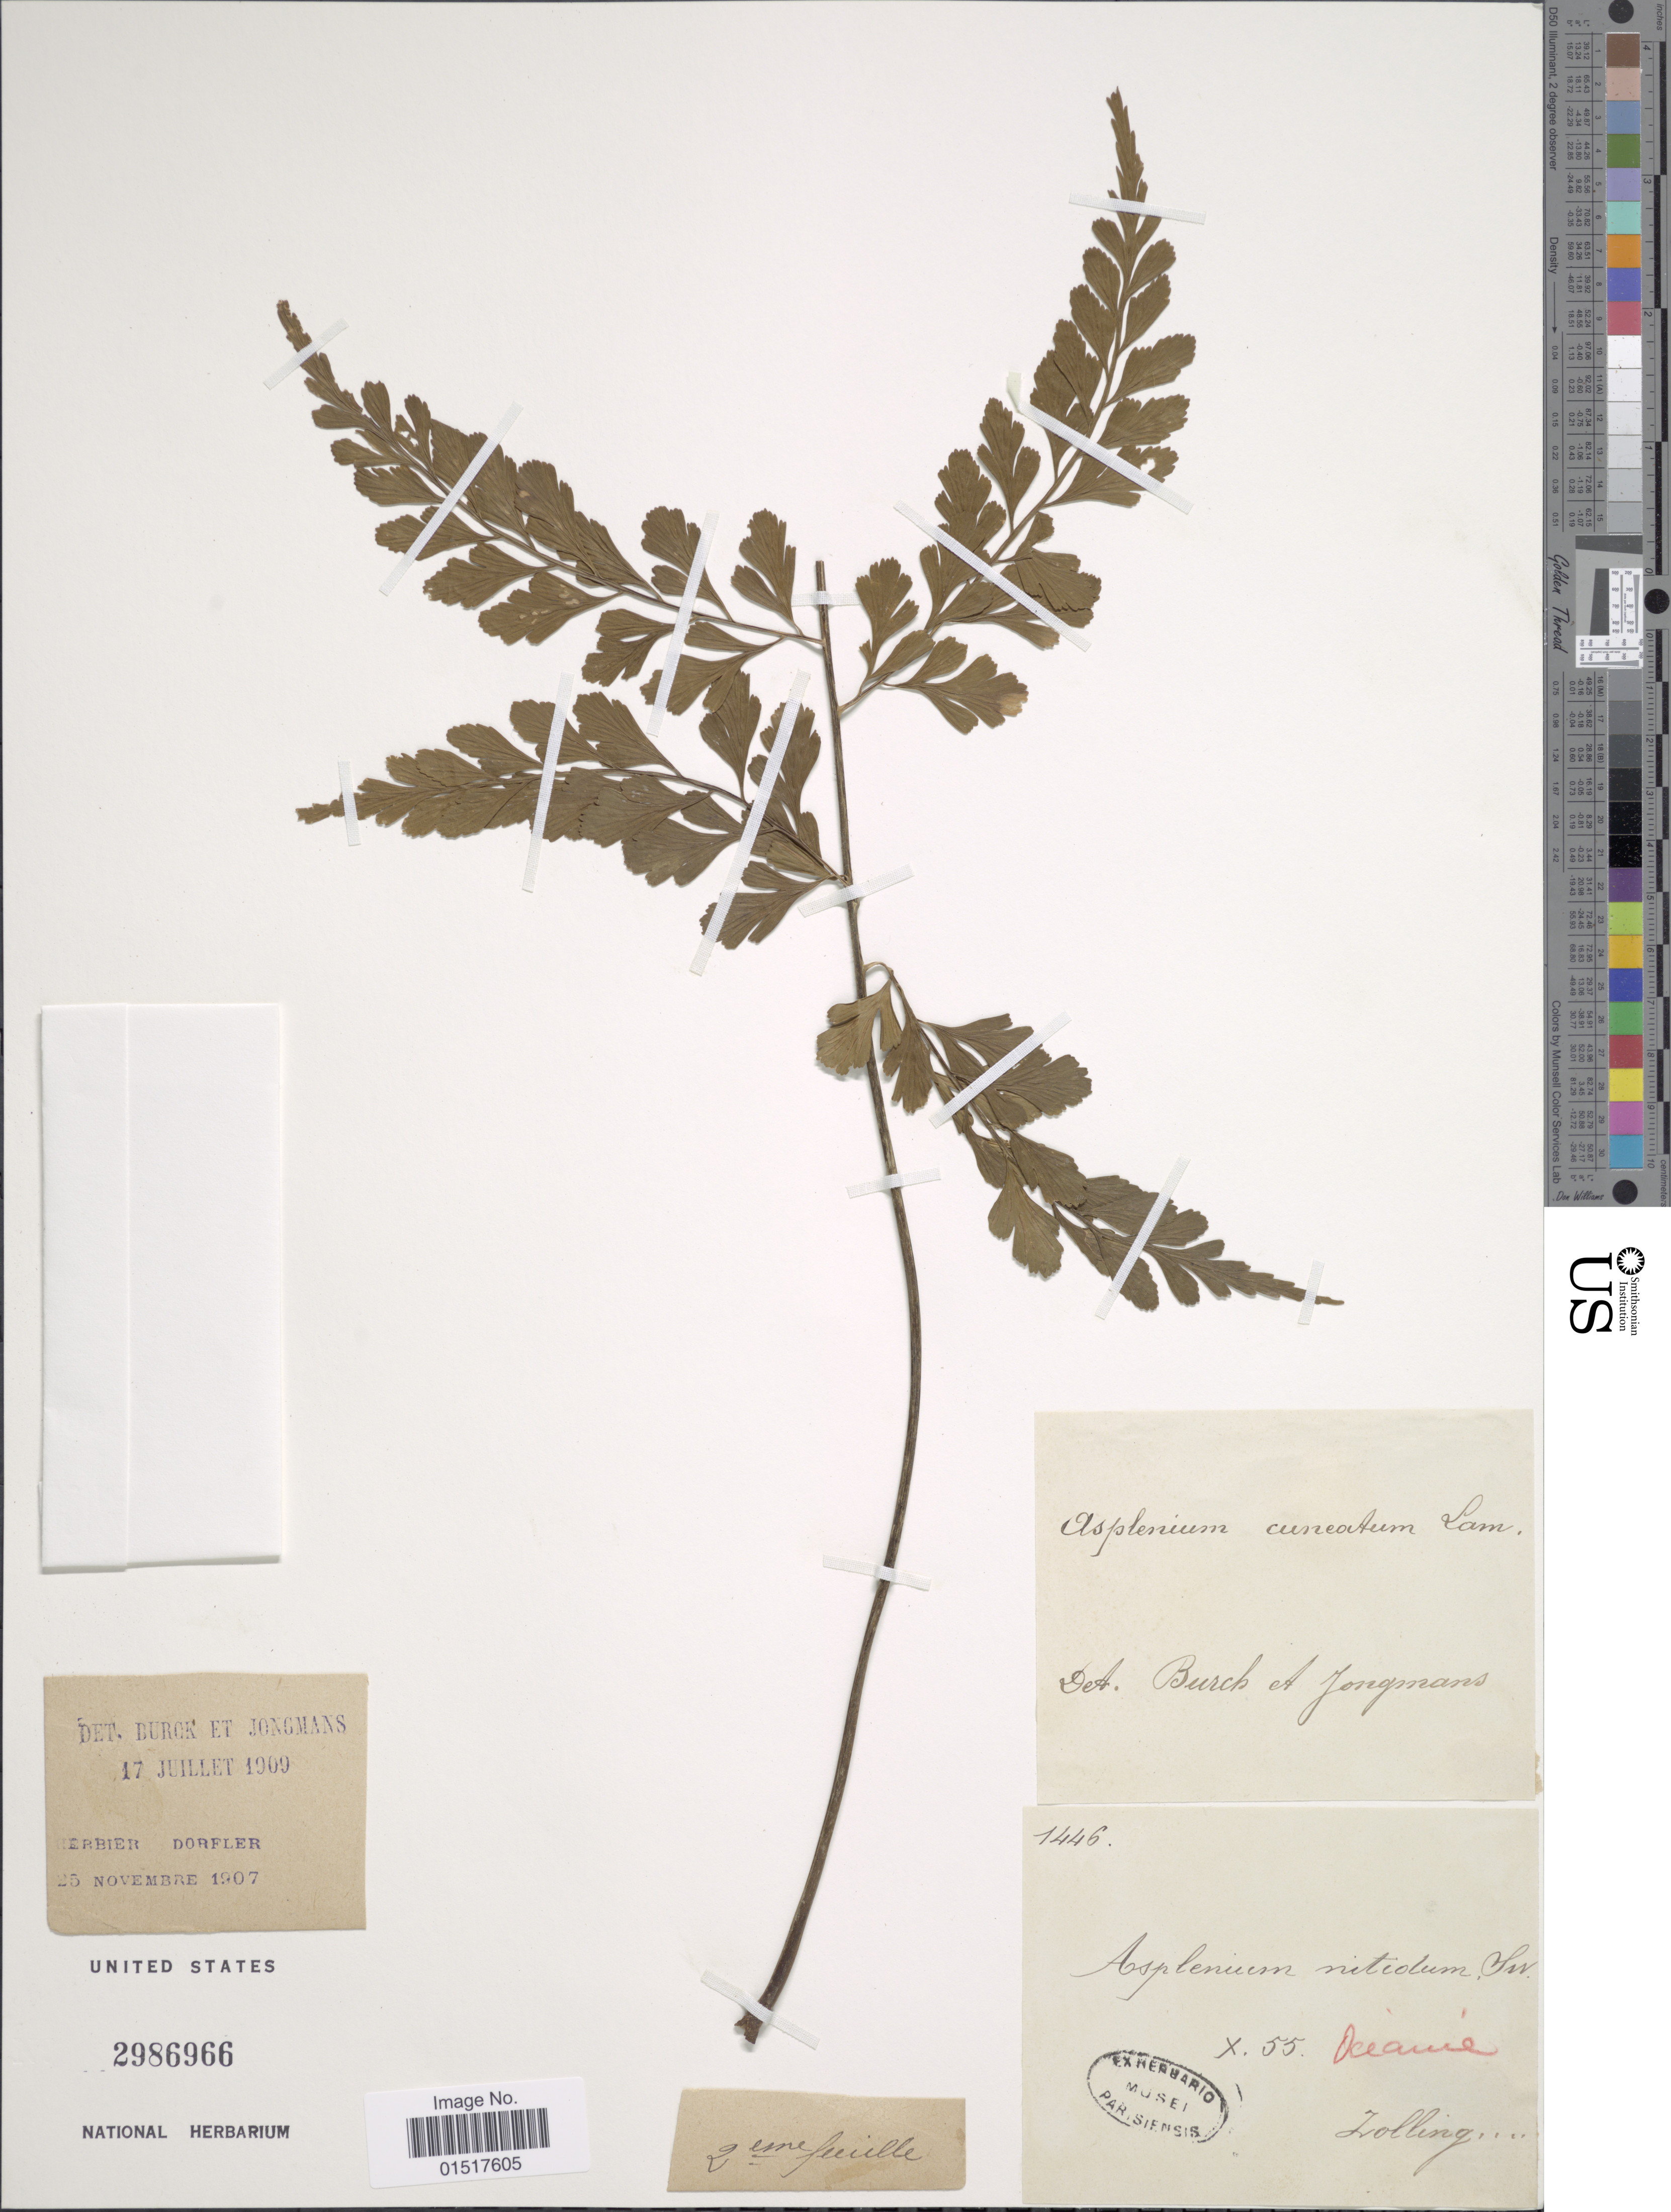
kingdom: Plantae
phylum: Tracheophyta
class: Polypodiopsida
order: Polypodiales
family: Aspleniaceae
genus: Asplenium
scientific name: Asplenium cuneatum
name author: Lam.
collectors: Zolling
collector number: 1446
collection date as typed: Transcribed d/m/y: /10/55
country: Indonesia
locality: Oceanie.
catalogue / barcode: US 2986966